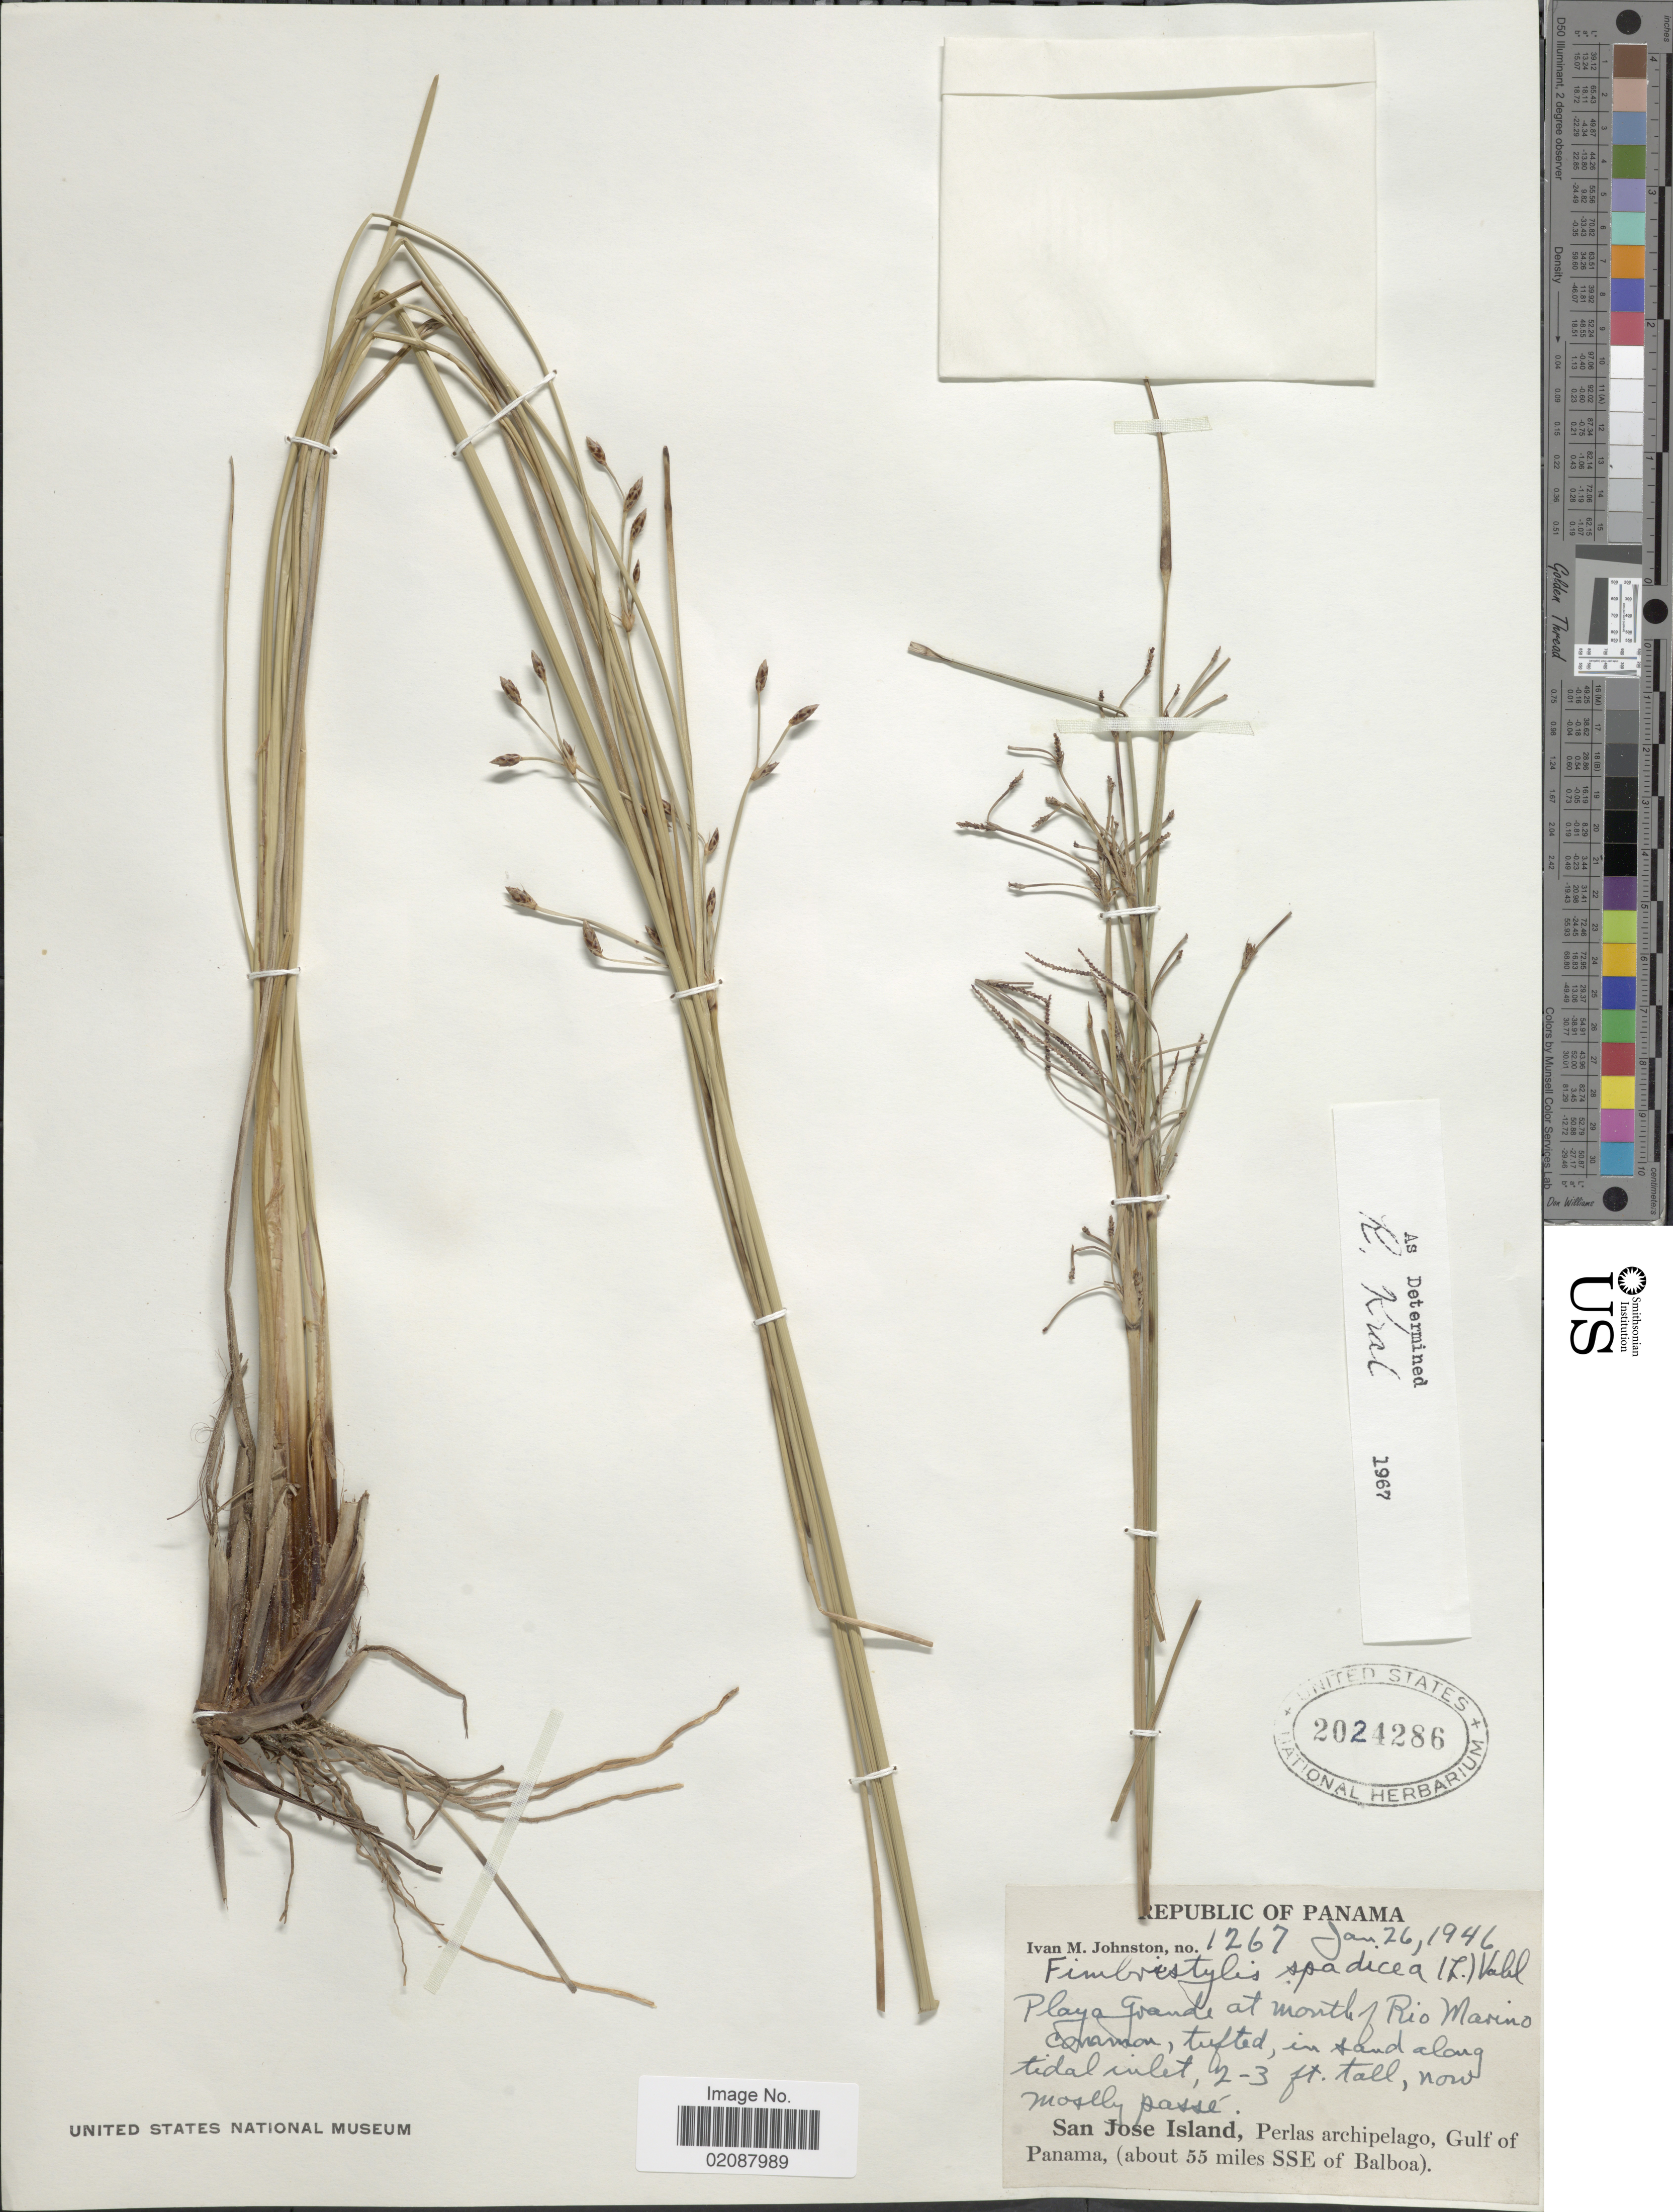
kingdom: Plantae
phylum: Tracheophyta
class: Liliopsida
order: Poales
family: Cyperaceae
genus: Fimbristylis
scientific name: Fimbristylis spadicea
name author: (L.) Vahl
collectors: I.M. Johnston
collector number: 1267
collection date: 1946-01-26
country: Panama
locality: Playa Grande at mouth of Rio Marino common. San Jose Island, Perlas archipelago, Gulf of Panama, (about 55 miles SSE of Balboa)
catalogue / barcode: US 2024286